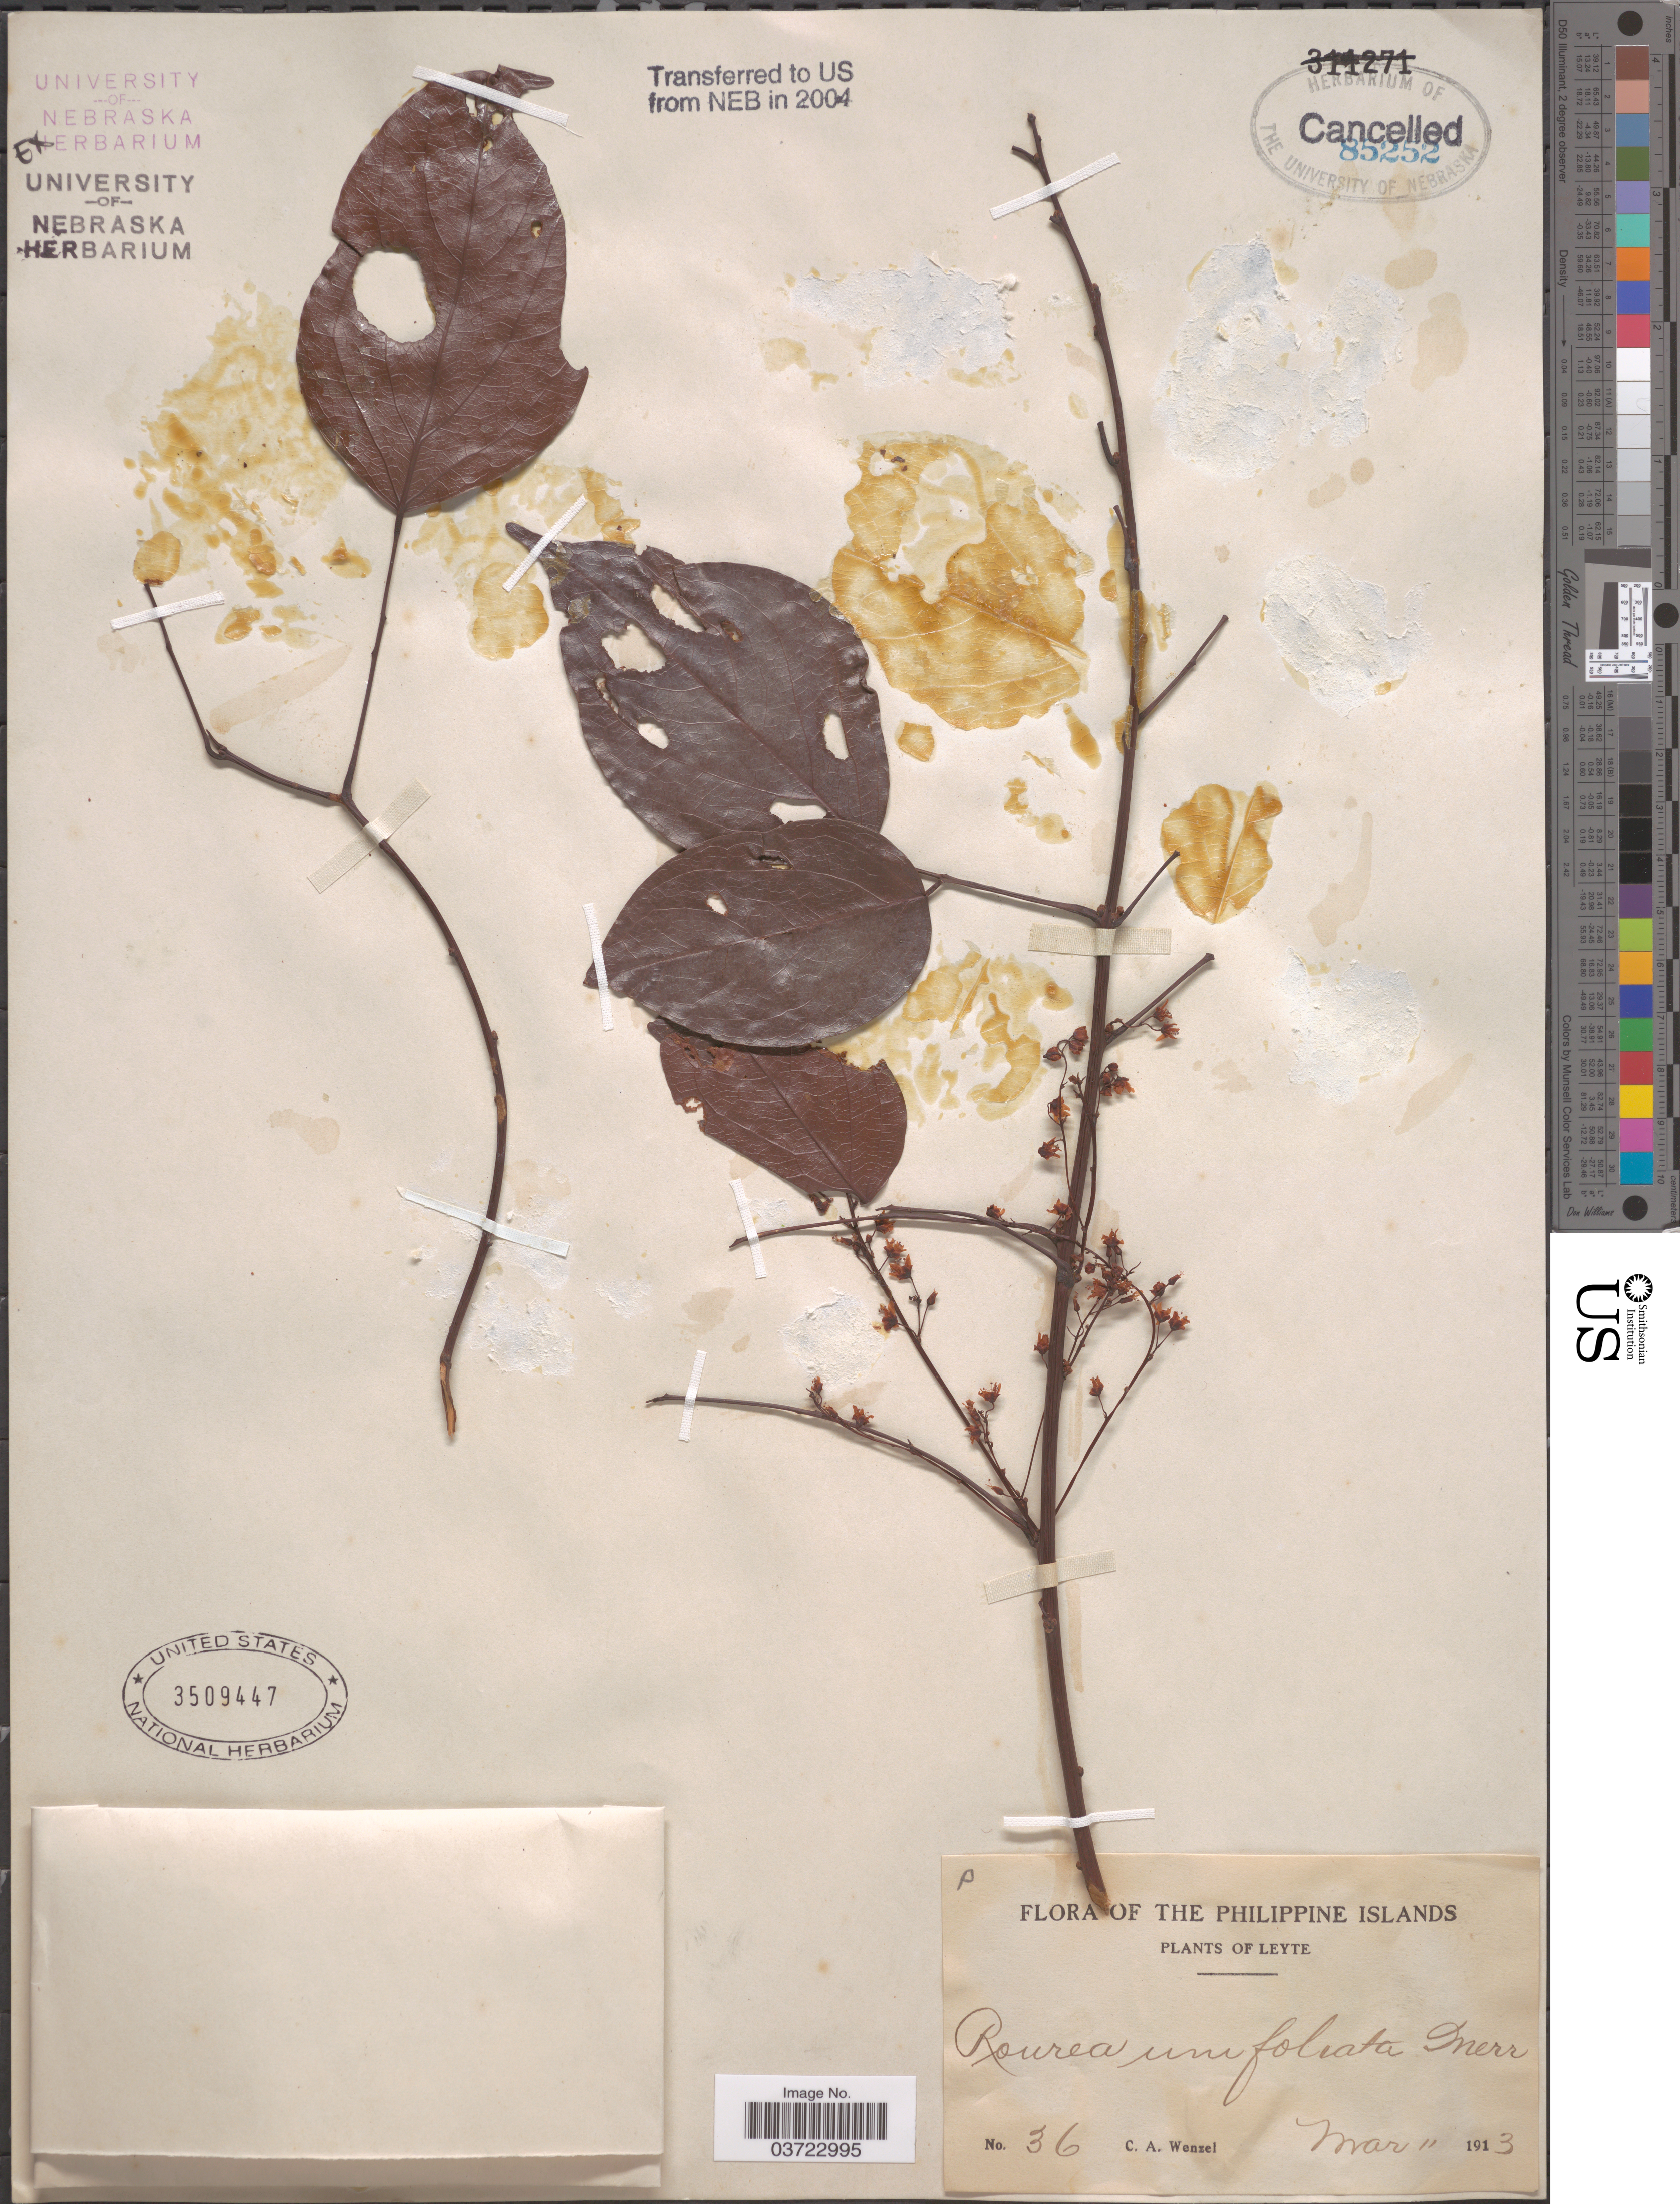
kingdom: Plantae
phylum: Tracheophyta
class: Magnoliopsida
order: Oxalidales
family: Connaraceae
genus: Rourea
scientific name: Rourea unifoliolata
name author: Merr.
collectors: C. Wenzel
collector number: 36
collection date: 1913-03-11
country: Philippines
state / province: Eastern Visayas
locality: The Philippine Islands. Leyte.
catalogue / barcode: US 3509447